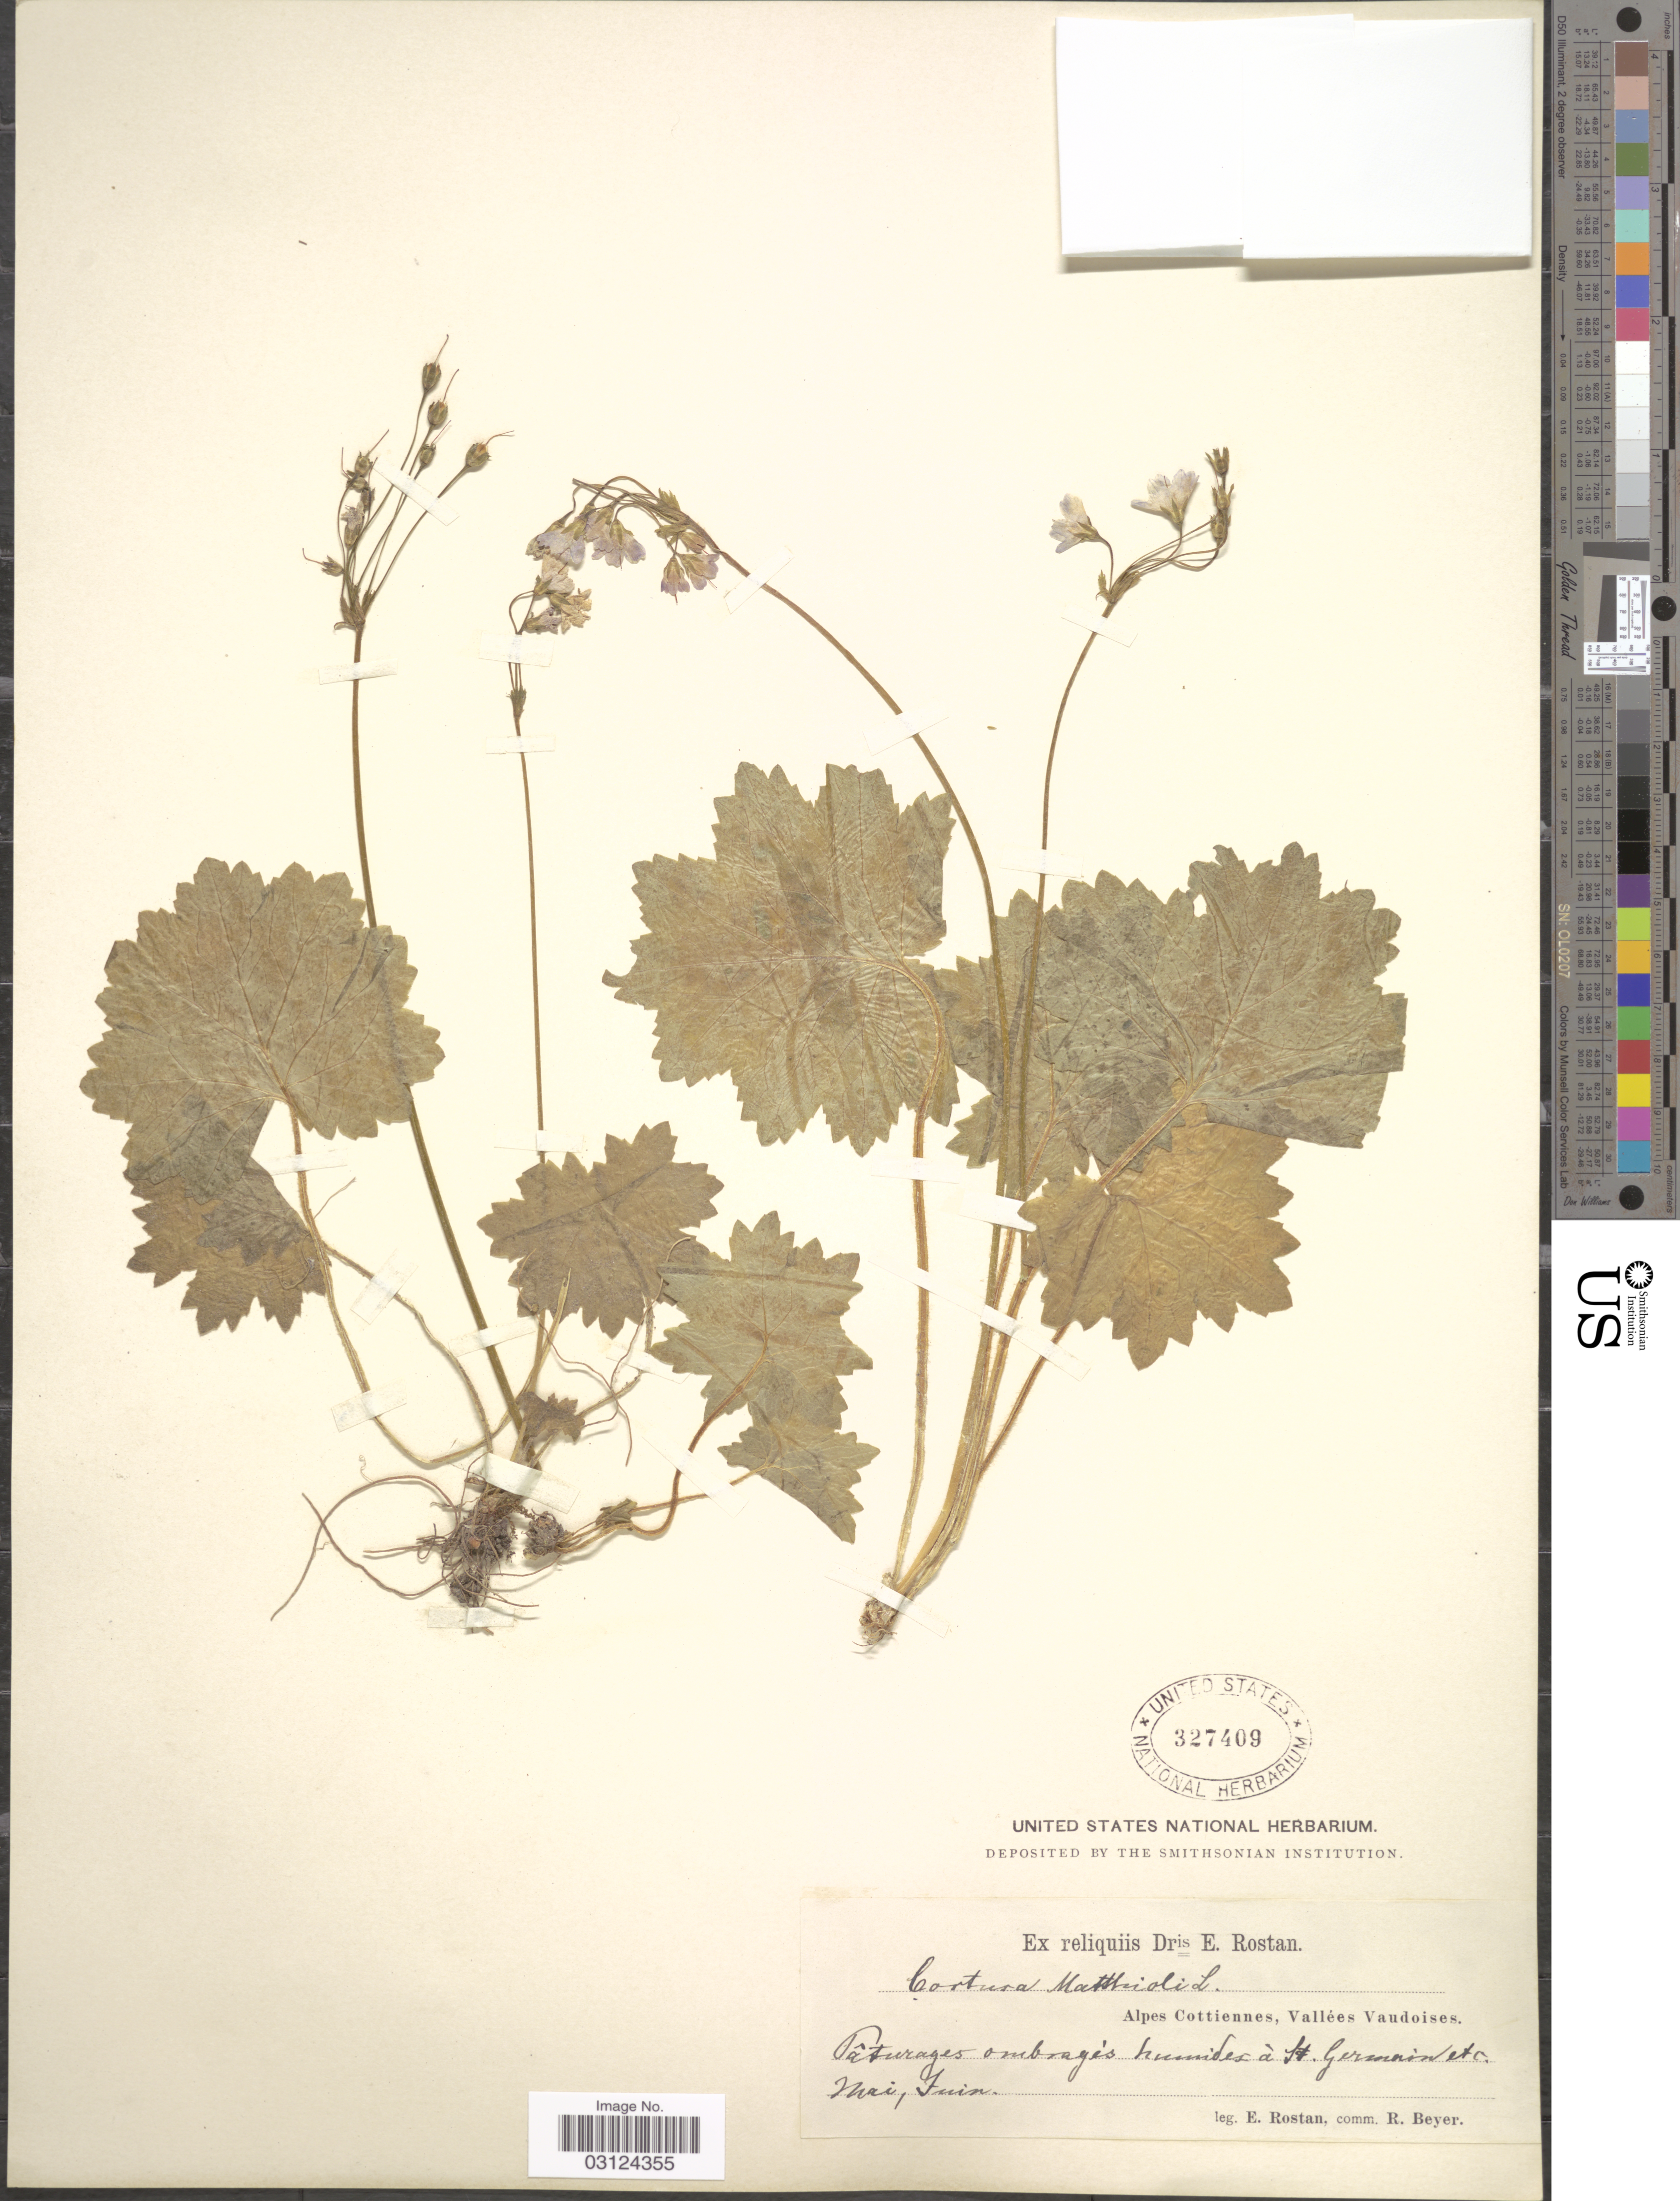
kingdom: Plantae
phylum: Tracheophyta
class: Magnoliopsida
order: Ericales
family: Primulaceae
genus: Cortusa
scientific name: Cortusa matthioli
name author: L.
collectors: E. Rostan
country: France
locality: Alpes Cottiennes, Vallées Vaudoises. Pâturages ombragés humides à St. Germain .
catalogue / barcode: US 327409